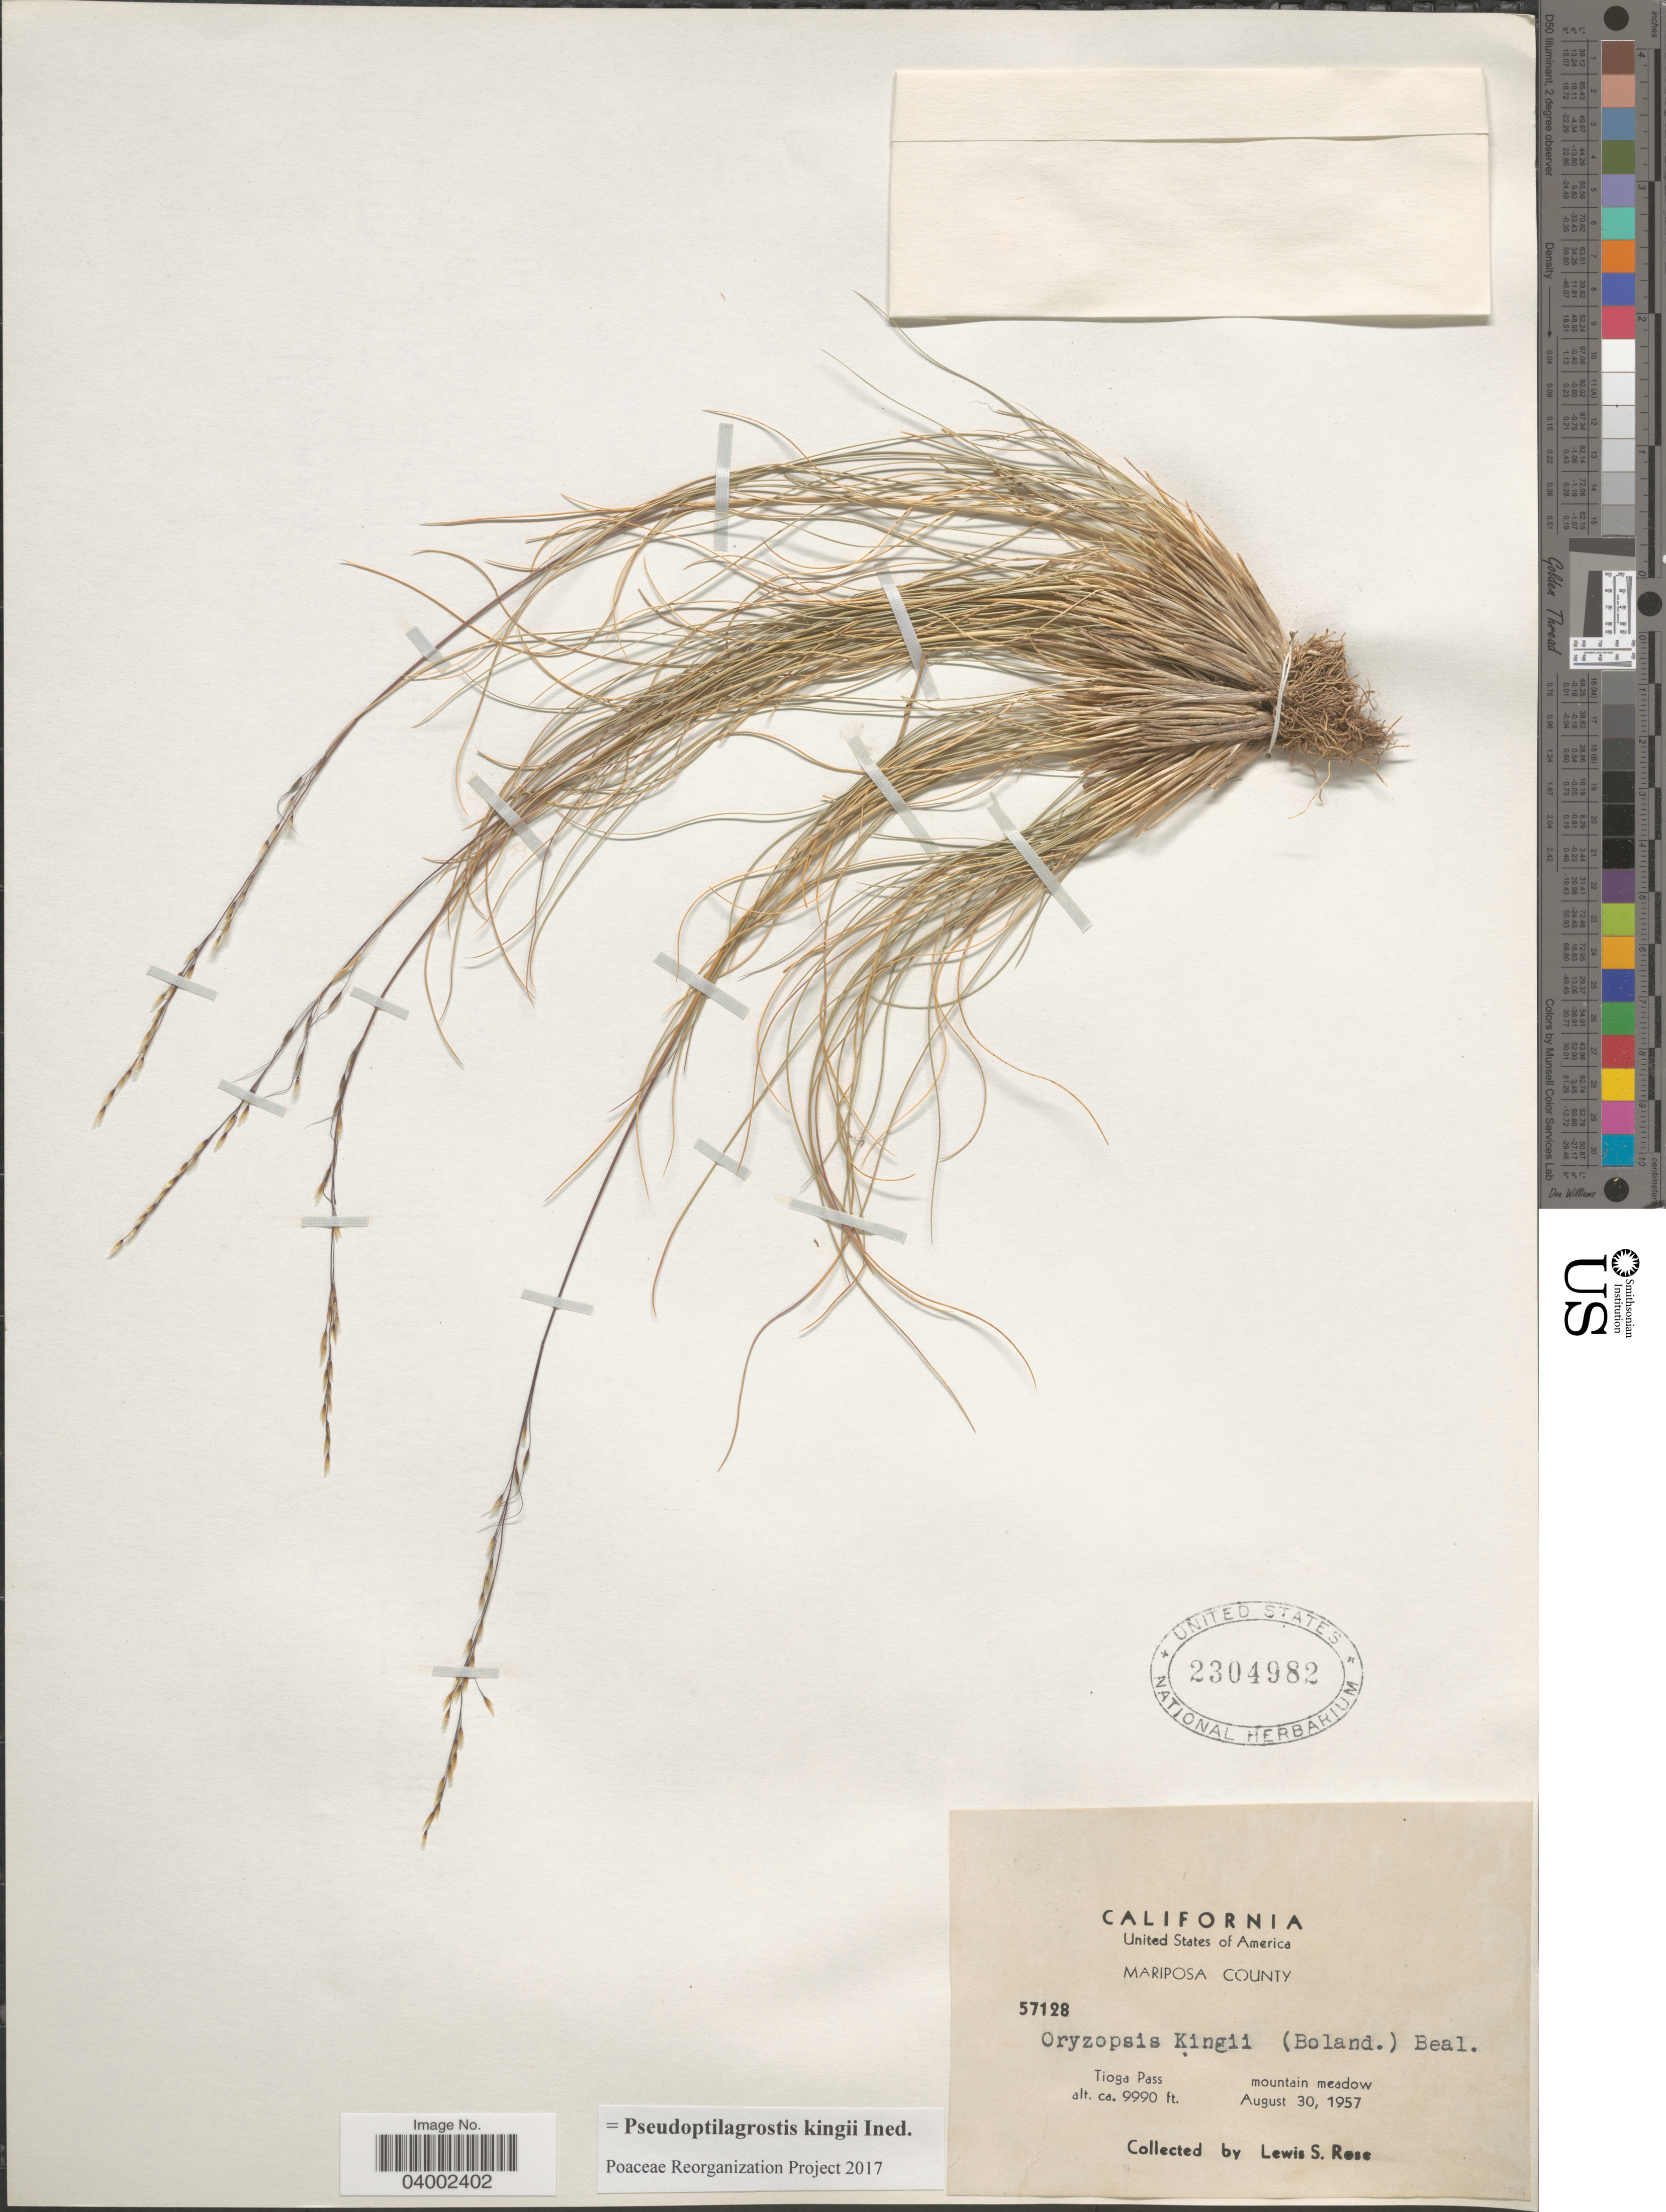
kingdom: Plantae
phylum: Tracheophyta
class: Liliopsida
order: Poales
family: Poaceae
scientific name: Pseudoptilagrostis kingii ined.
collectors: L. S. Rose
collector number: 57128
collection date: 1957-08-30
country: United States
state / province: California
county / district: Mariposa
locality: Mariposa County. Tioga Pass.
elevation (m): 3045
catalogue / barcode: US 2304982